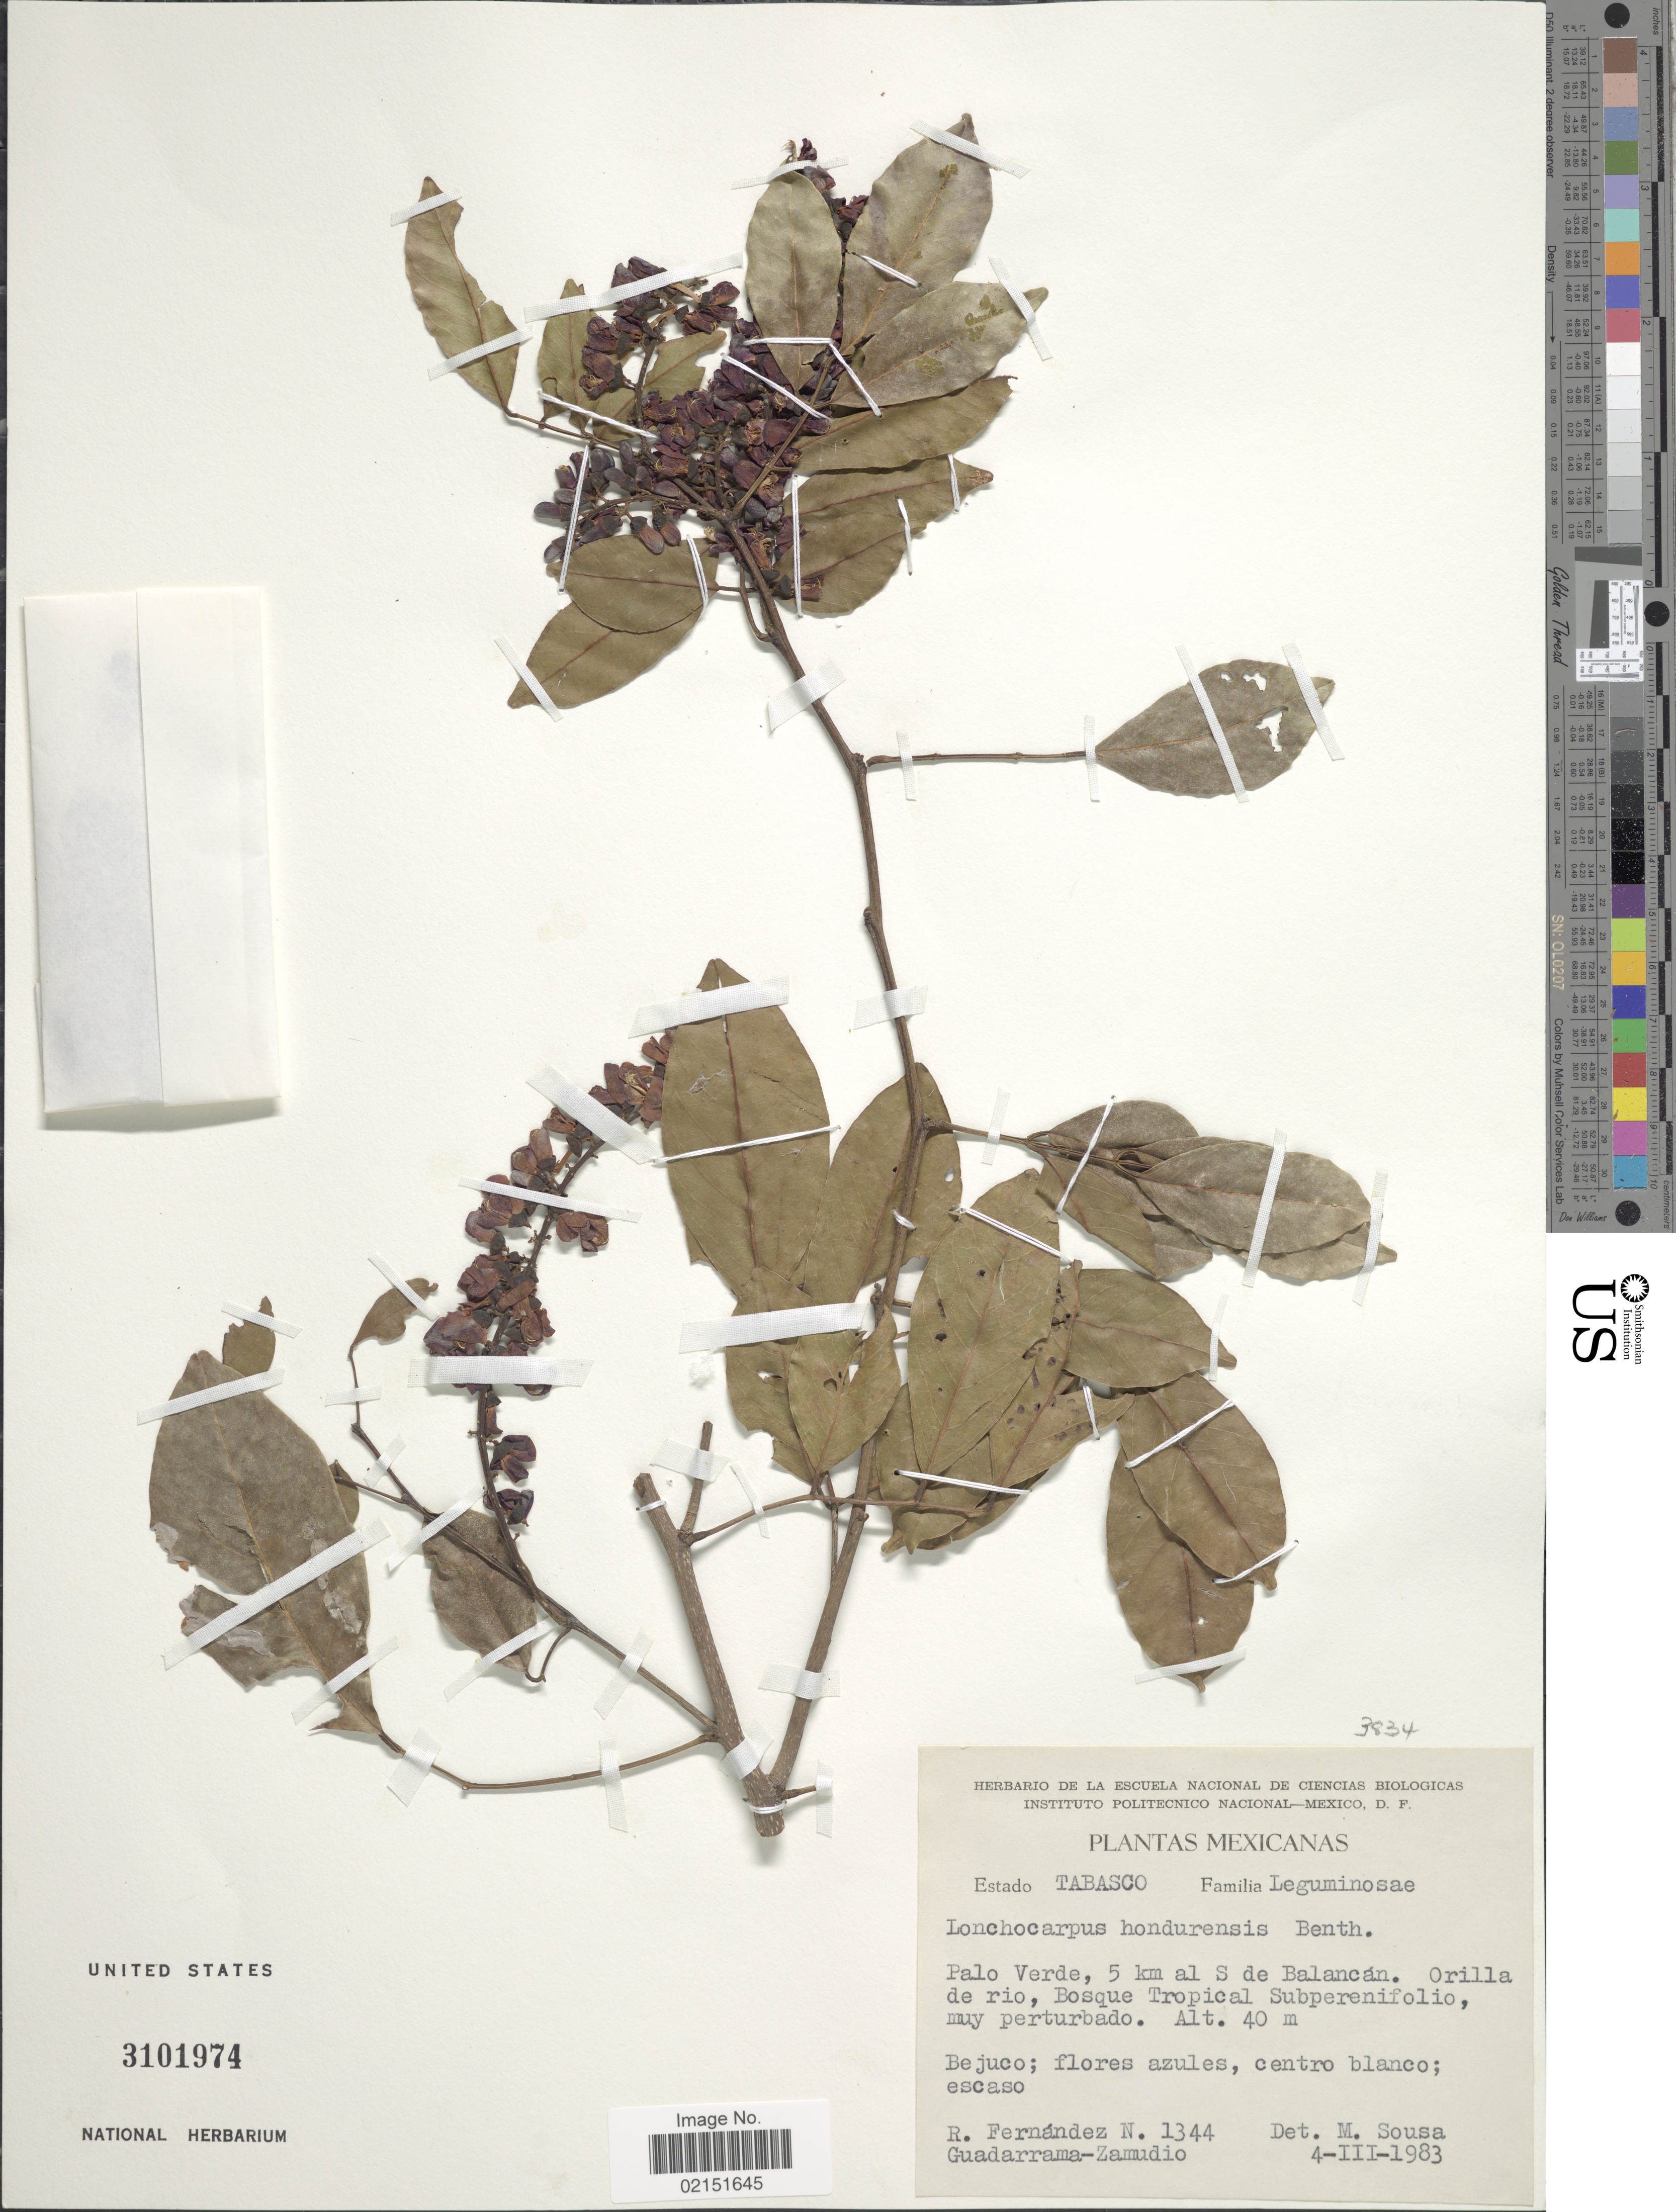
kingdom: Plantae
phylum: Tracheophyta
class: Magnoliopsida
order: Fabales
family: Fabaceae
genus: Lonchocarpus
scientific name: Lonchocarpus hondurensis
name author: Benth.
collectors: R. Fernández Navia & Guadarrama-Zamudio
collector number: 1344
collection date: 1983-03-04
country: Mexico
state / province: Tabasco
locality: Mexicanas. Estado Tabasco. Palo Verde, 5 km al S de Balancan. Orilla de rio, Bosque Tropical Subperenifolio, muy perturbado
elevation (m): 40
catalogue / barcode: US 3101974